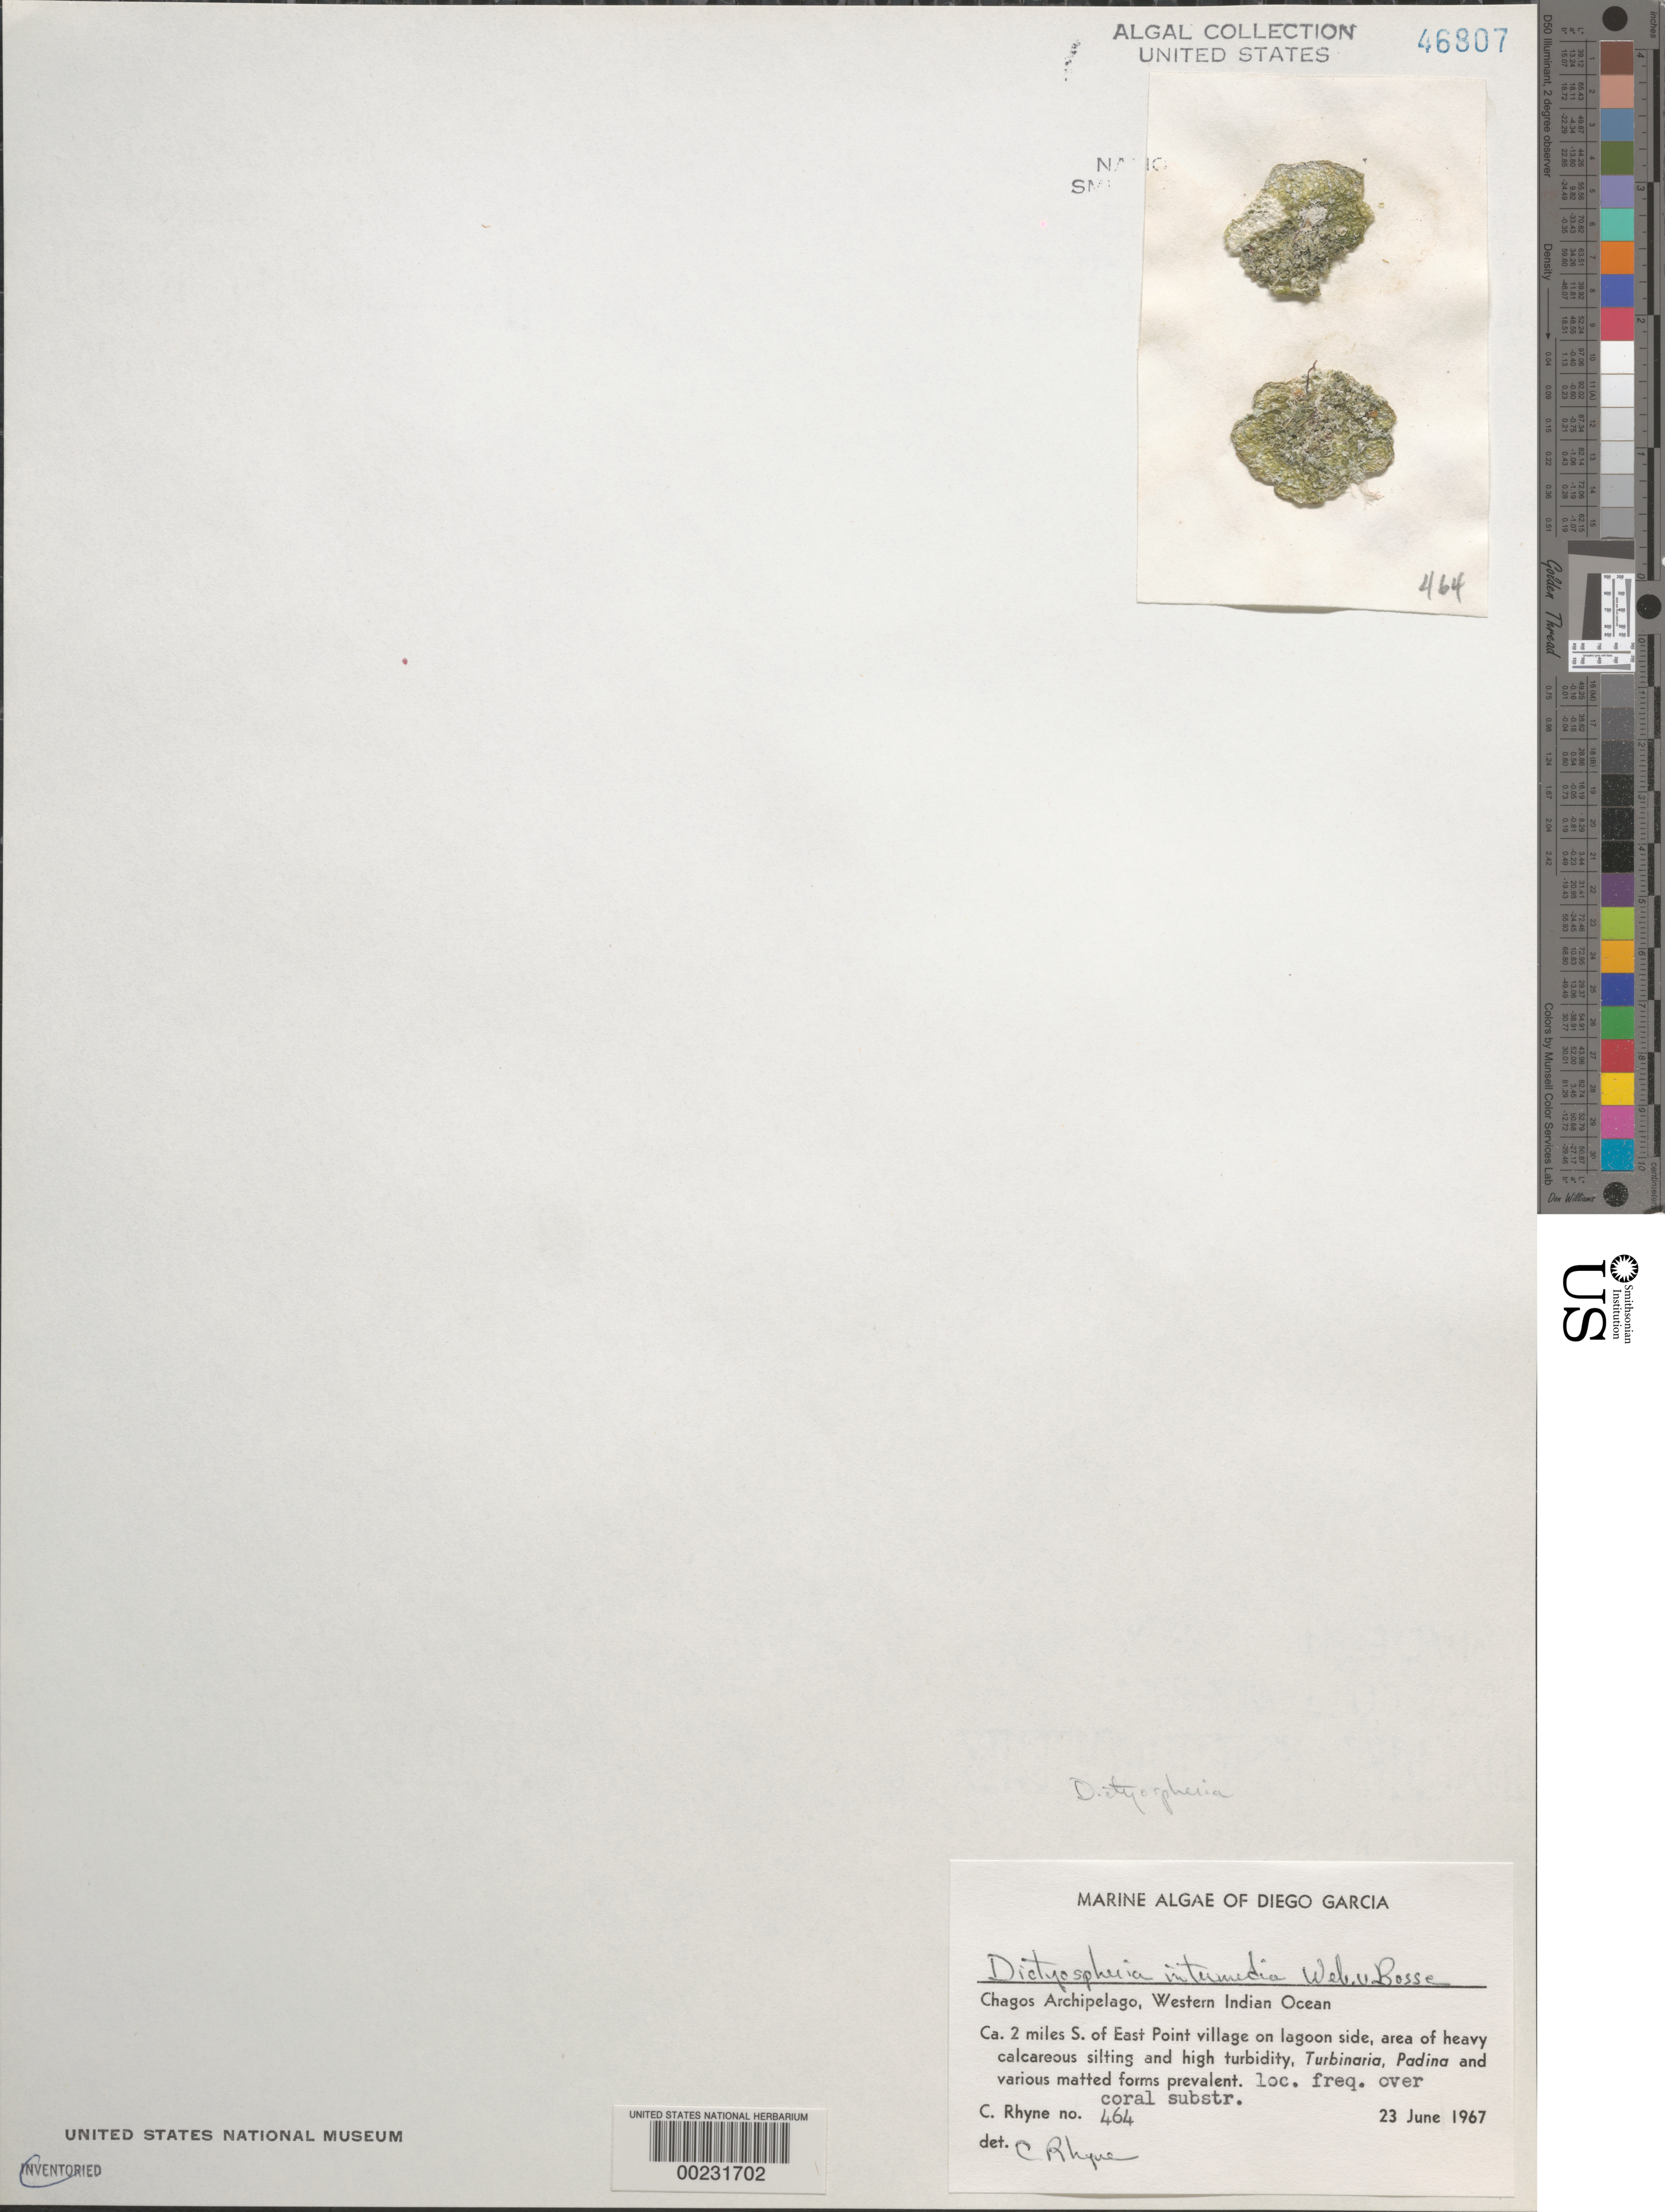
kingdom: Plantae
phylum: Chlorophyta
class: Ulvophyceae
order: Siphonocladales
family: Siphonocladaceae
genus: Dictyosphaeria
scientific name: Dictyosphaeria intermedia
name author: Weber Bosse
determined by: Rhyne, C. F.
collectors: C. Rhyne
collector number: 464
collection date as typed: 23 Jun 1967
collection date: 1967-06-23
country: British Indian Ocean Territory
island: Diego Garcia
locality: Ca. 2 miles south of East Point Village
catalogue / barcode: US 46807